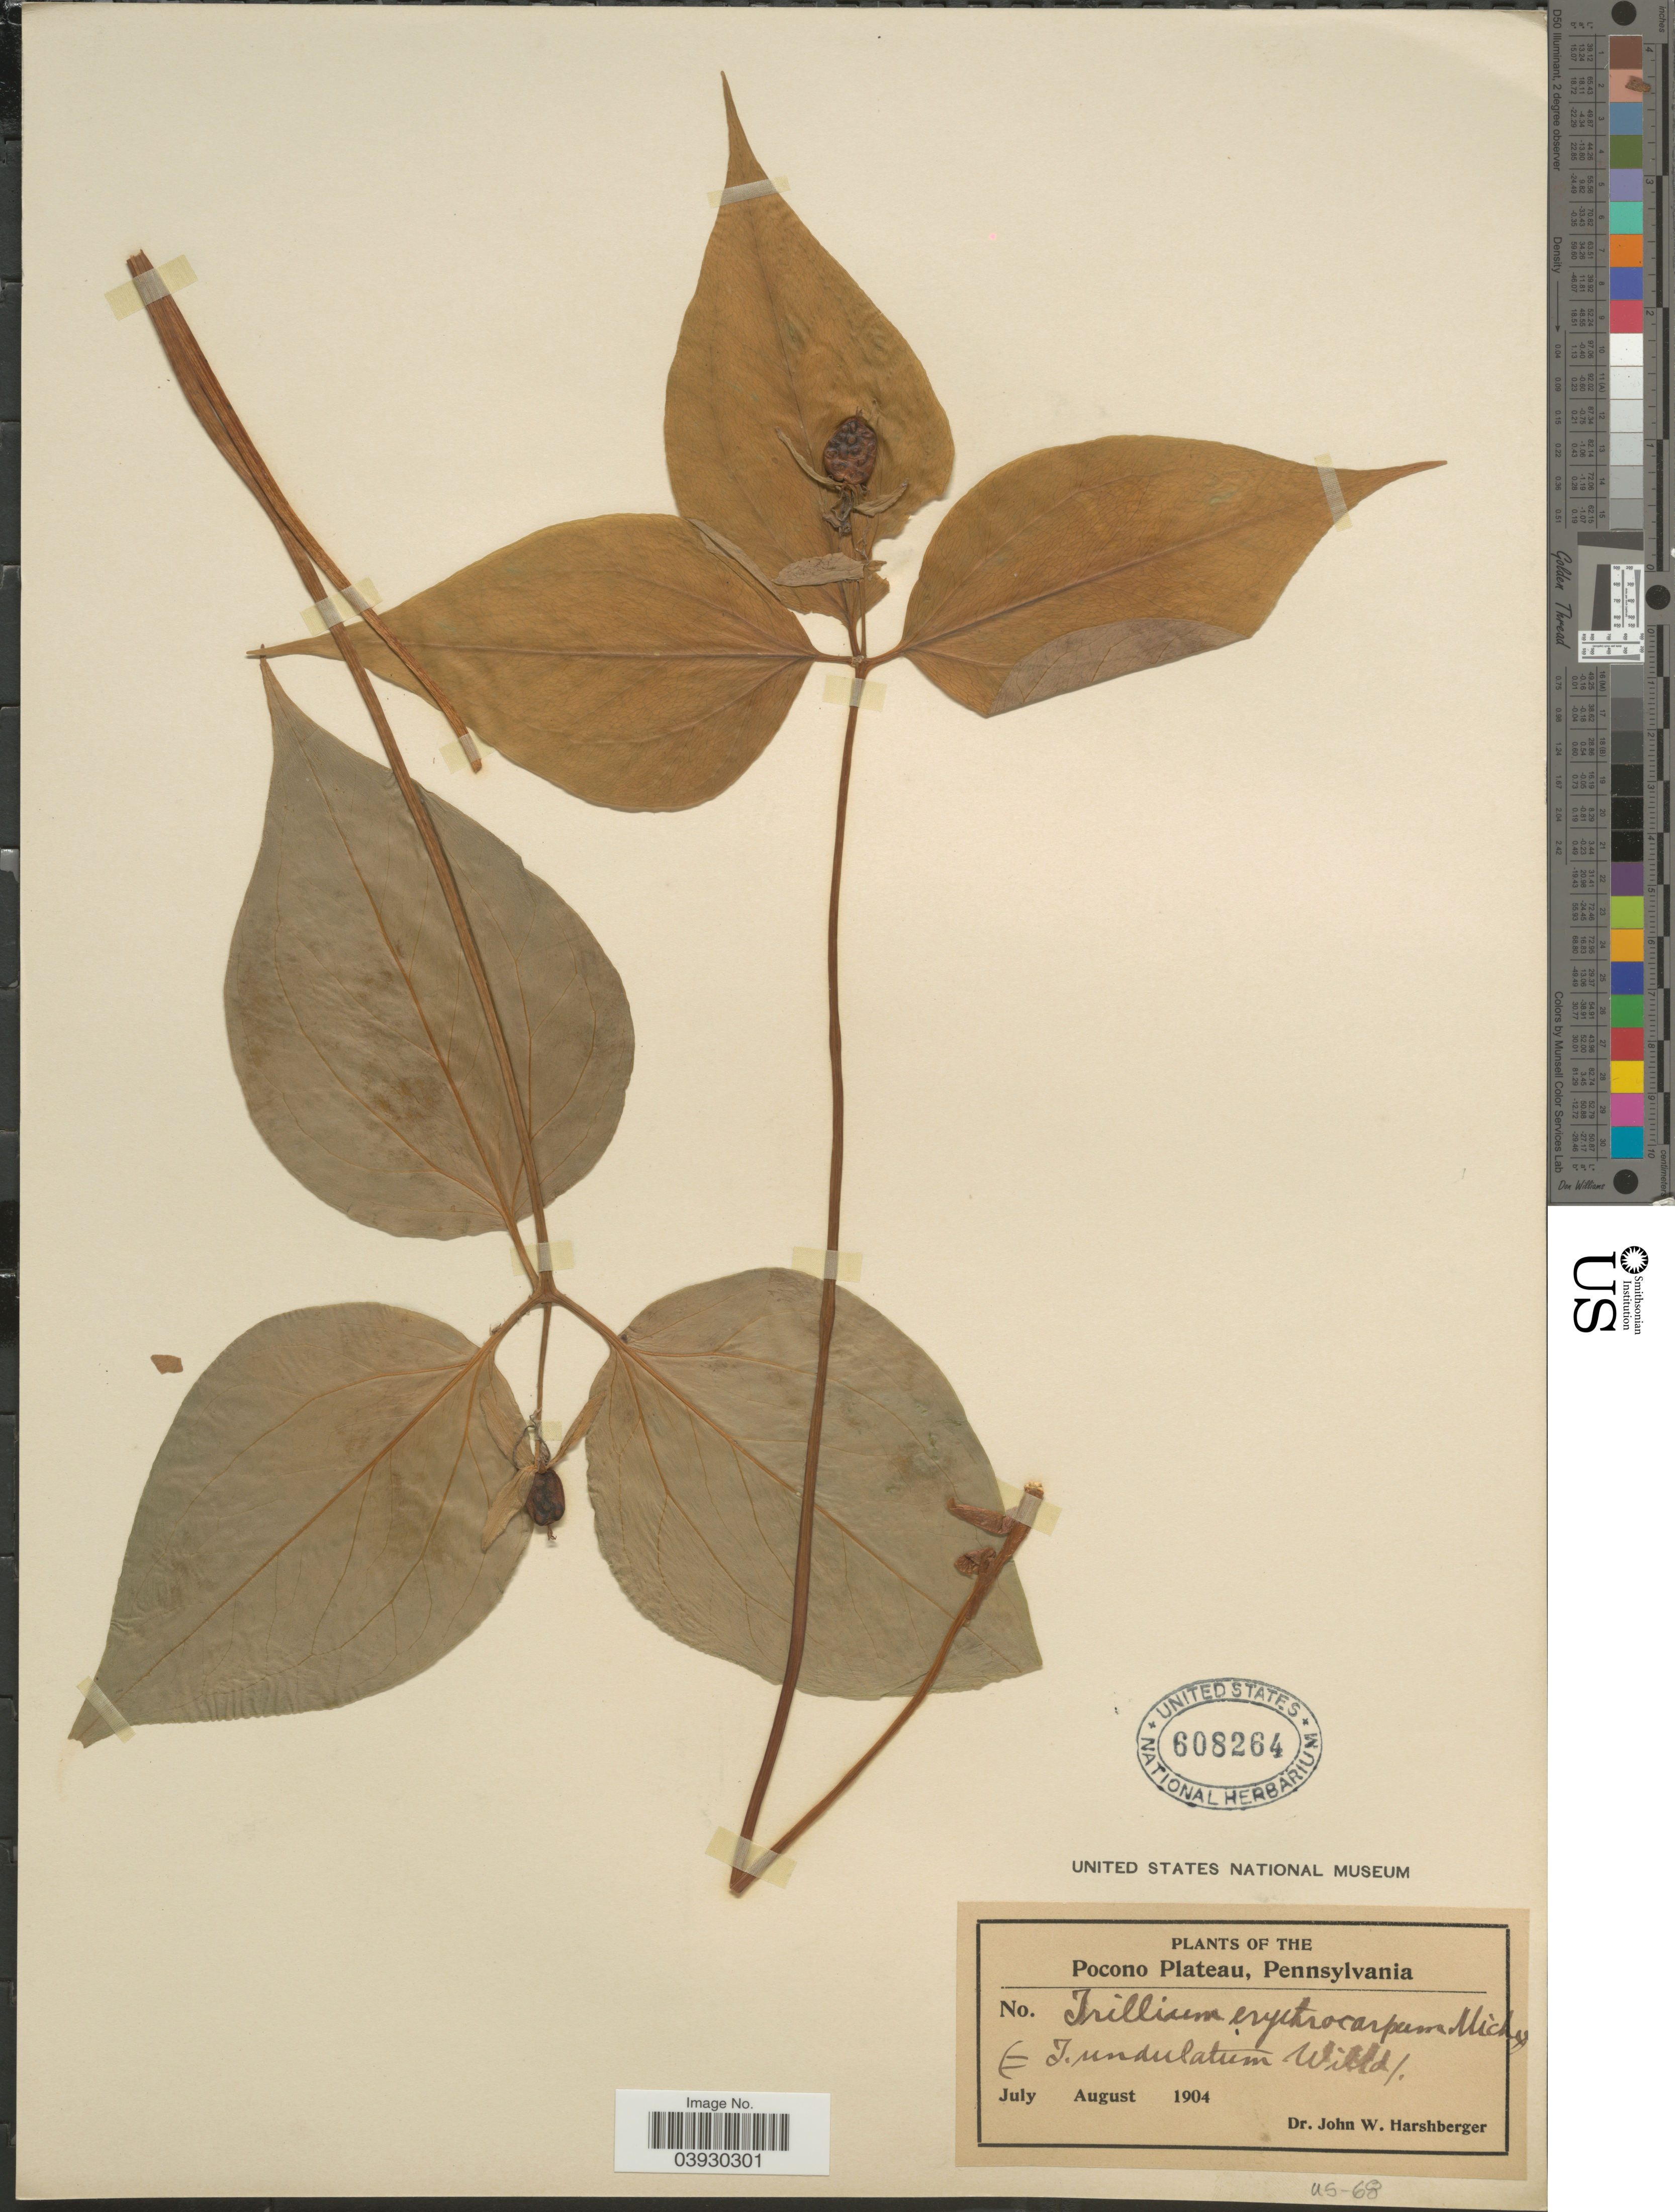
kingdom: Plantae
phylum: Tracheophyta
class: Liliopsida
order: Liliales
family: Melanthiaceae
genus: Trillium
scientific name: Trillium undulatum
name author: Willd.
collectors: J. W. Harshberger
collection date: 1904-07/1904-08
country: United States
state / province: Pennsylvania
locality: Pocono Plateau.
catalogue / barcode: US 608264